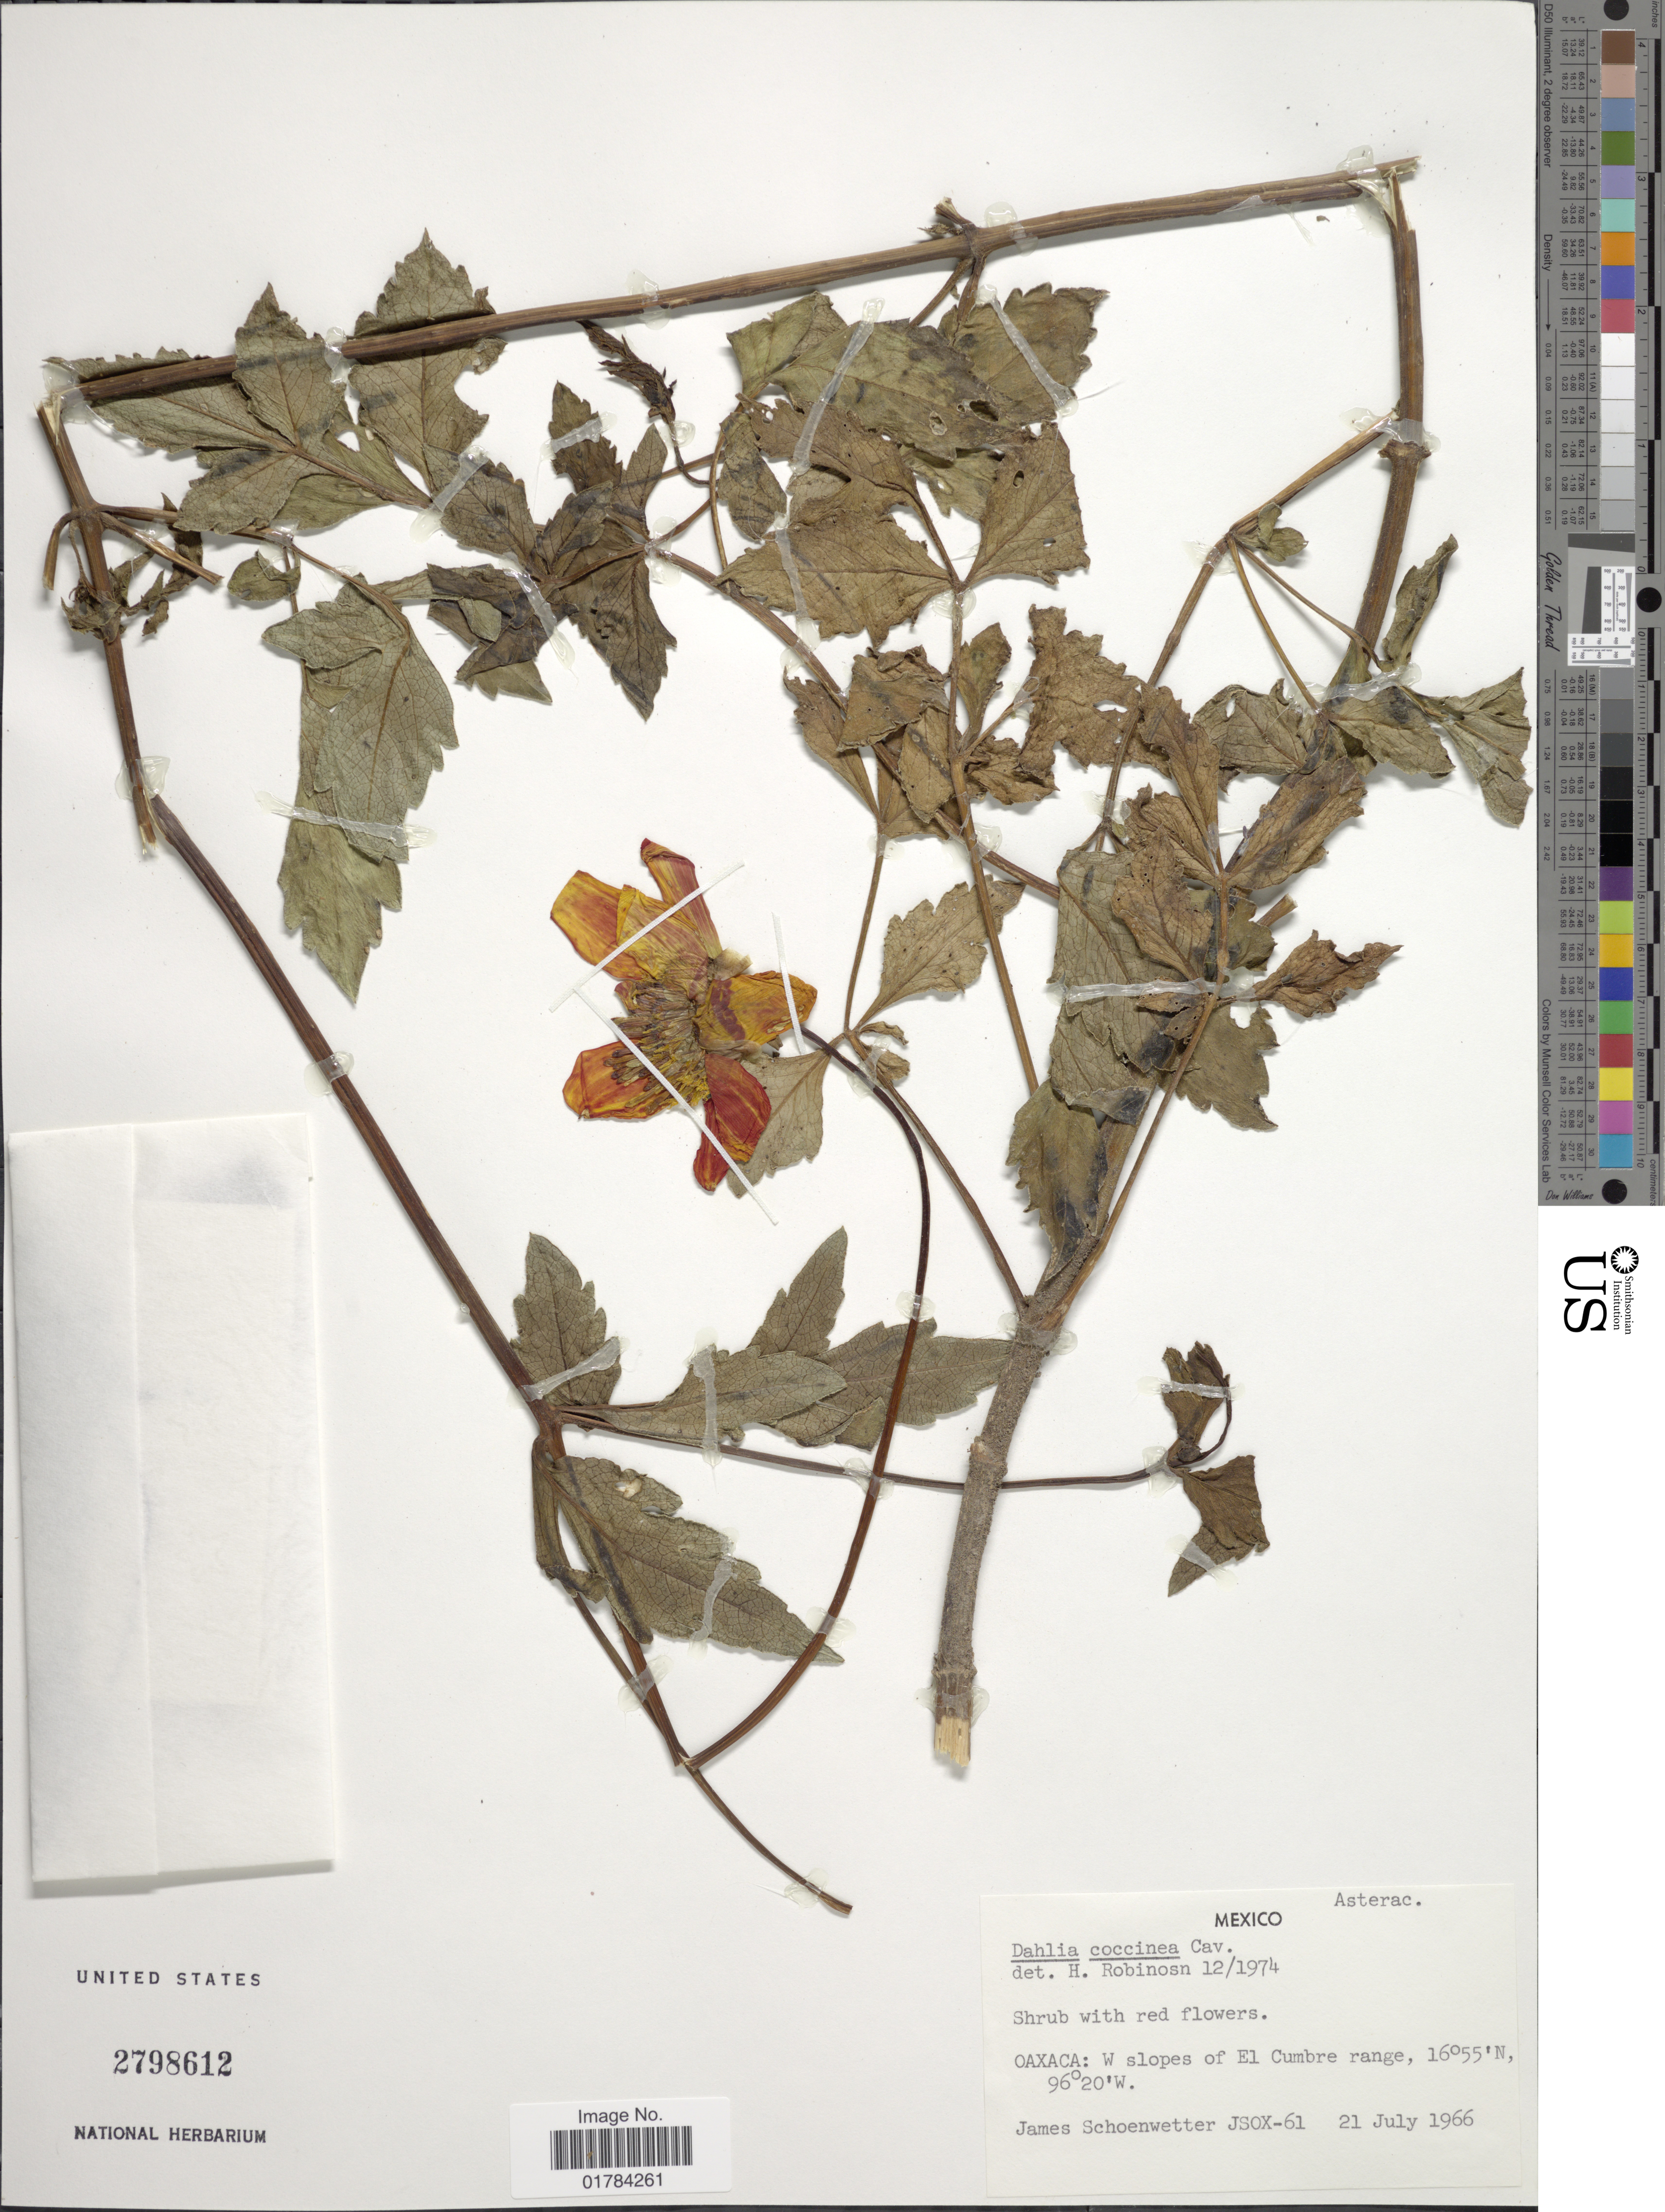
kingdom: Plantae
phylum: Tracheophyta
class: Magnoliopsida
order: Asterales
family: Asteraceae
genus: Dahlia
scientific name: Dahlia coccinea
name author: Cav.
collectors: J. Schoenwetter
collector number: JSOX-61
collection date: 1966-07-21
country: Mexico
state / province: Oaxaca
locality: W slopes of El Cumbre range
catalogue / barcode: US 2798612